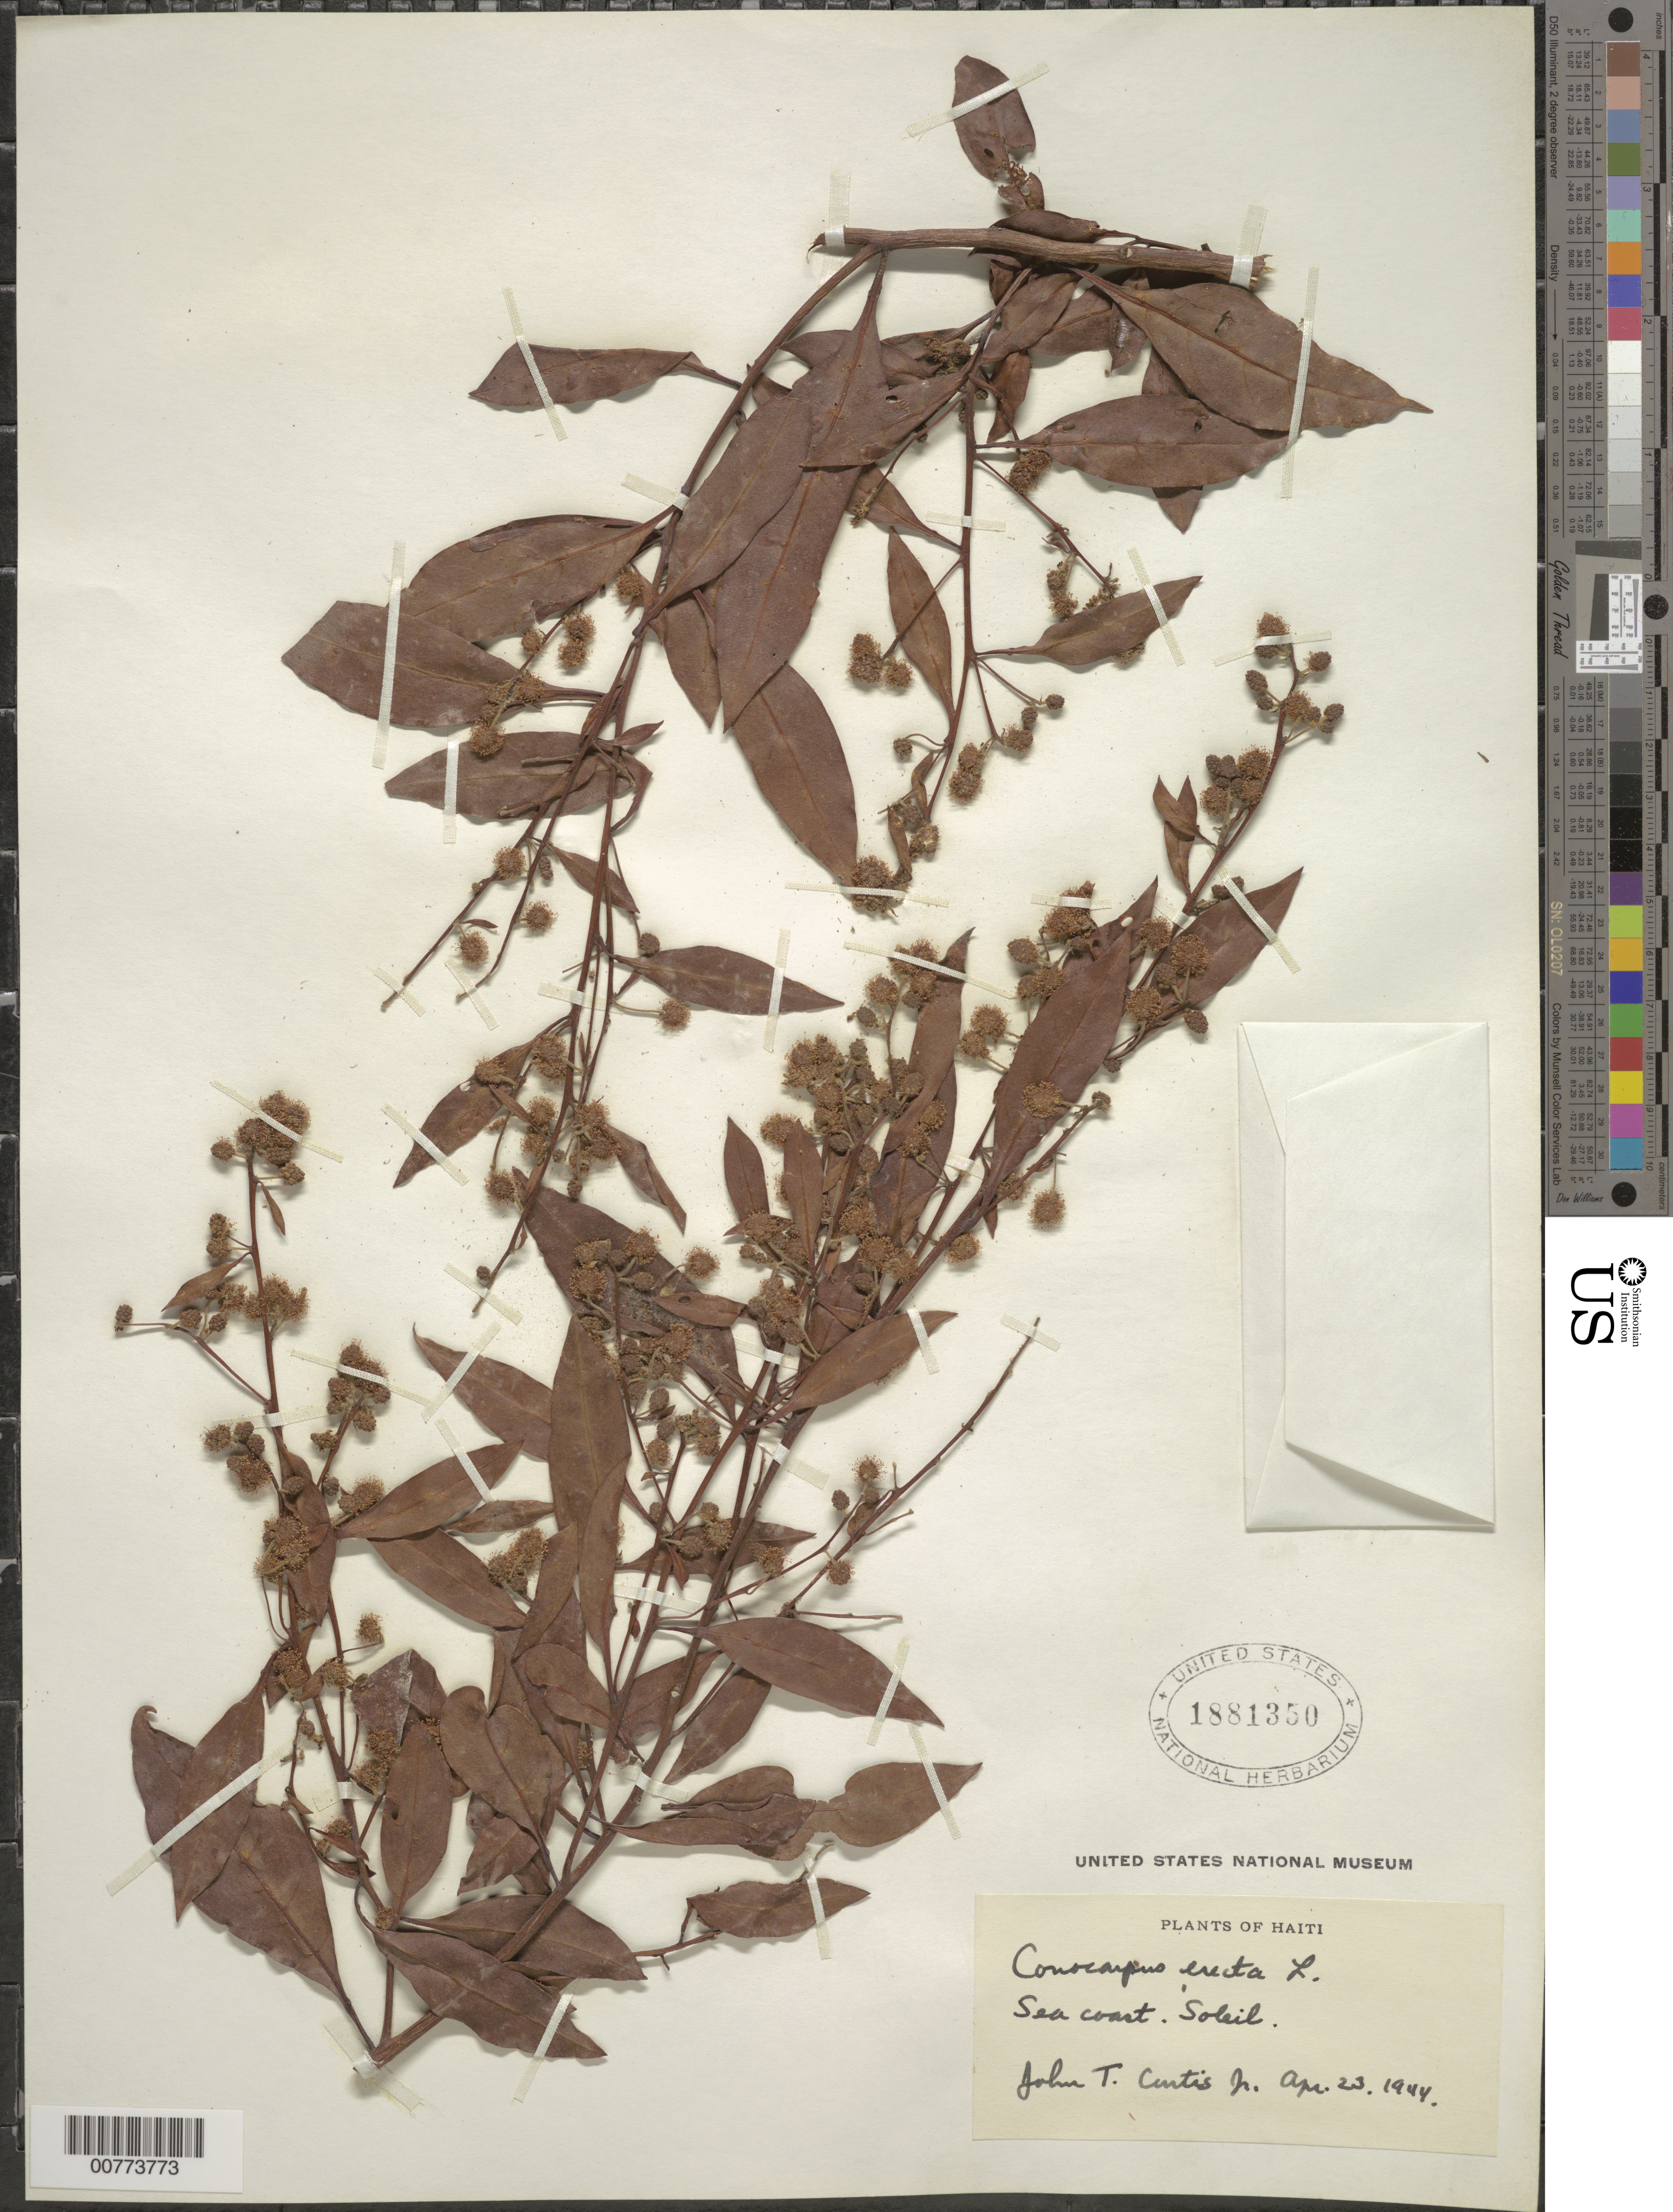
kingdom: Plantae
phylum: Tracheophyta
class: Magnoliopsida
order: Myrtales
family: Combretaceae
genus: Conocarpus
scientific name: Conocarpus erectus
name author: L.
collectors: J. Curtis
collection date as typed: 23 Apr 1944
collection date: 1944-04-23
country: Haiti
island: Hispaniola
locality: Soleil.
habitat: Sea coast.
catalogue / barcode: US 1881350